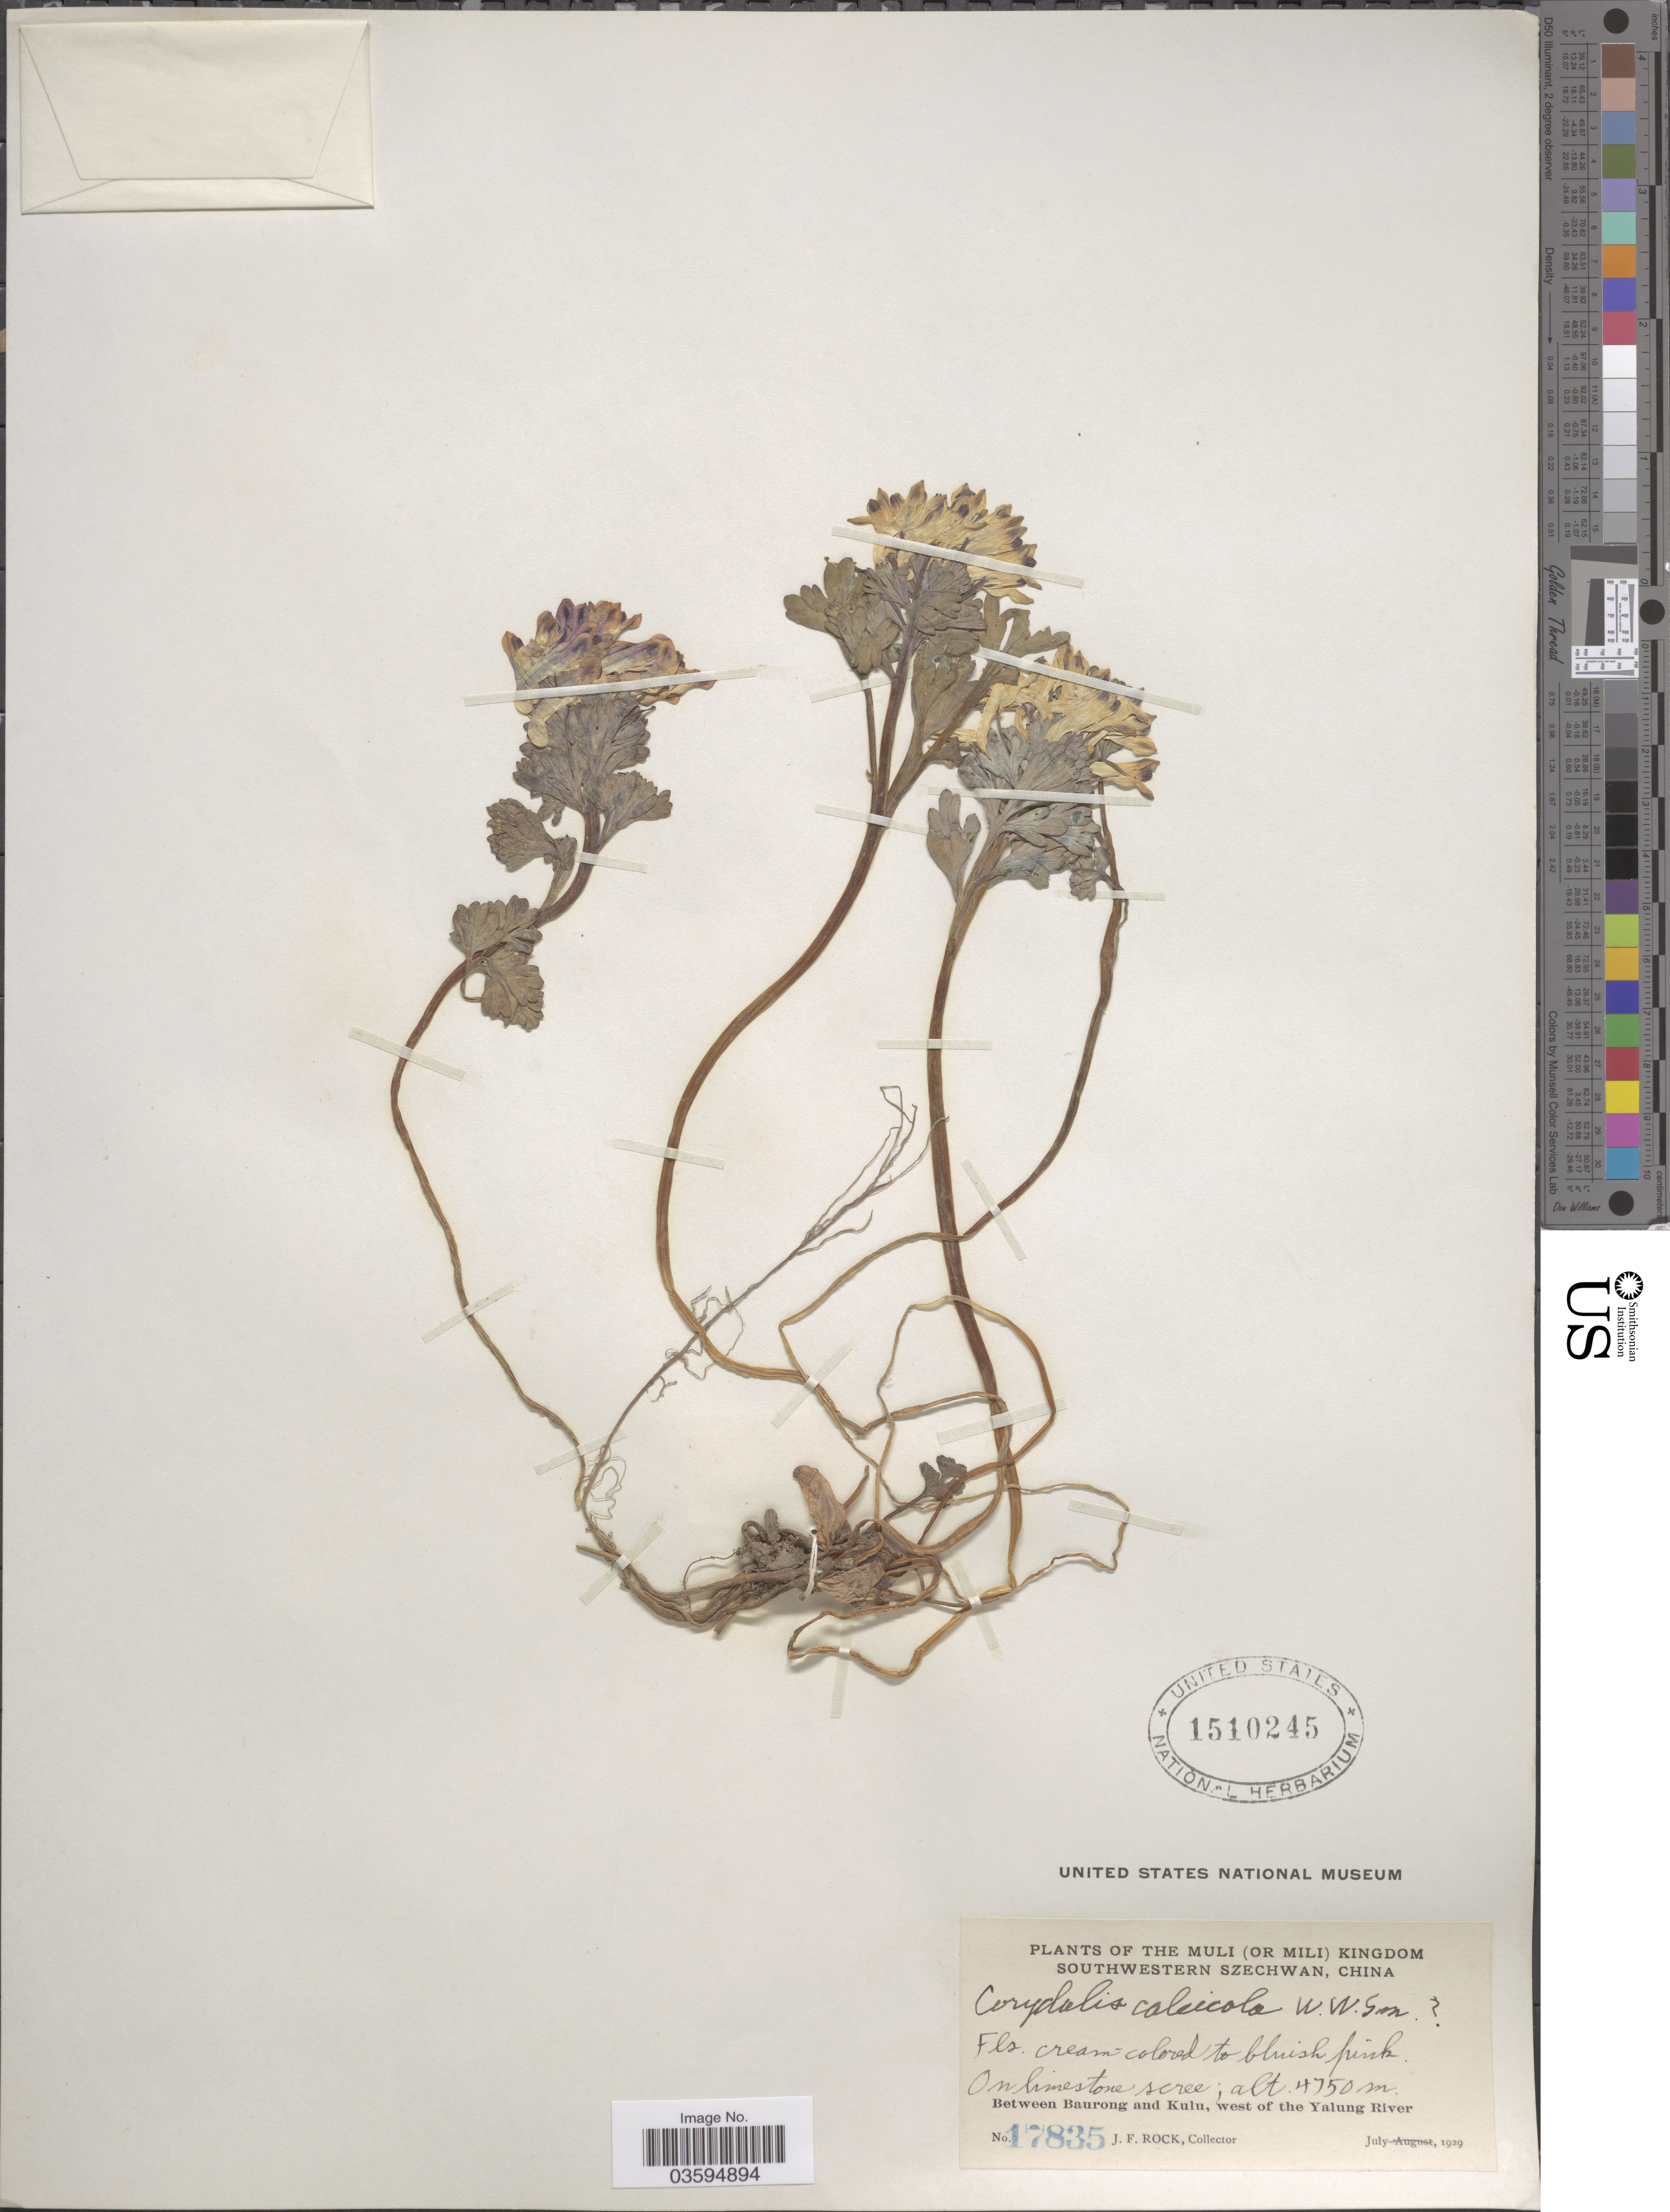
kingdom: Plantae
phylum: Tracheophyta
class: Magnoliopsida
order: Ranunculales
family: Papaveraceae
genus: Corydalis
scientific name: Corydalis adrienii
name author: Prain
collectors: J. Rock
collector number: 17835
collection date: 1929-07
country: China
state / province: Sichuan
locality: The Muli (or Mili) Kingdom. Southwestern Szechwan. Between Baurong and Kulu, west of the Yalung River.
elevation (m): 4750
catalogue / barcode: US 1510245